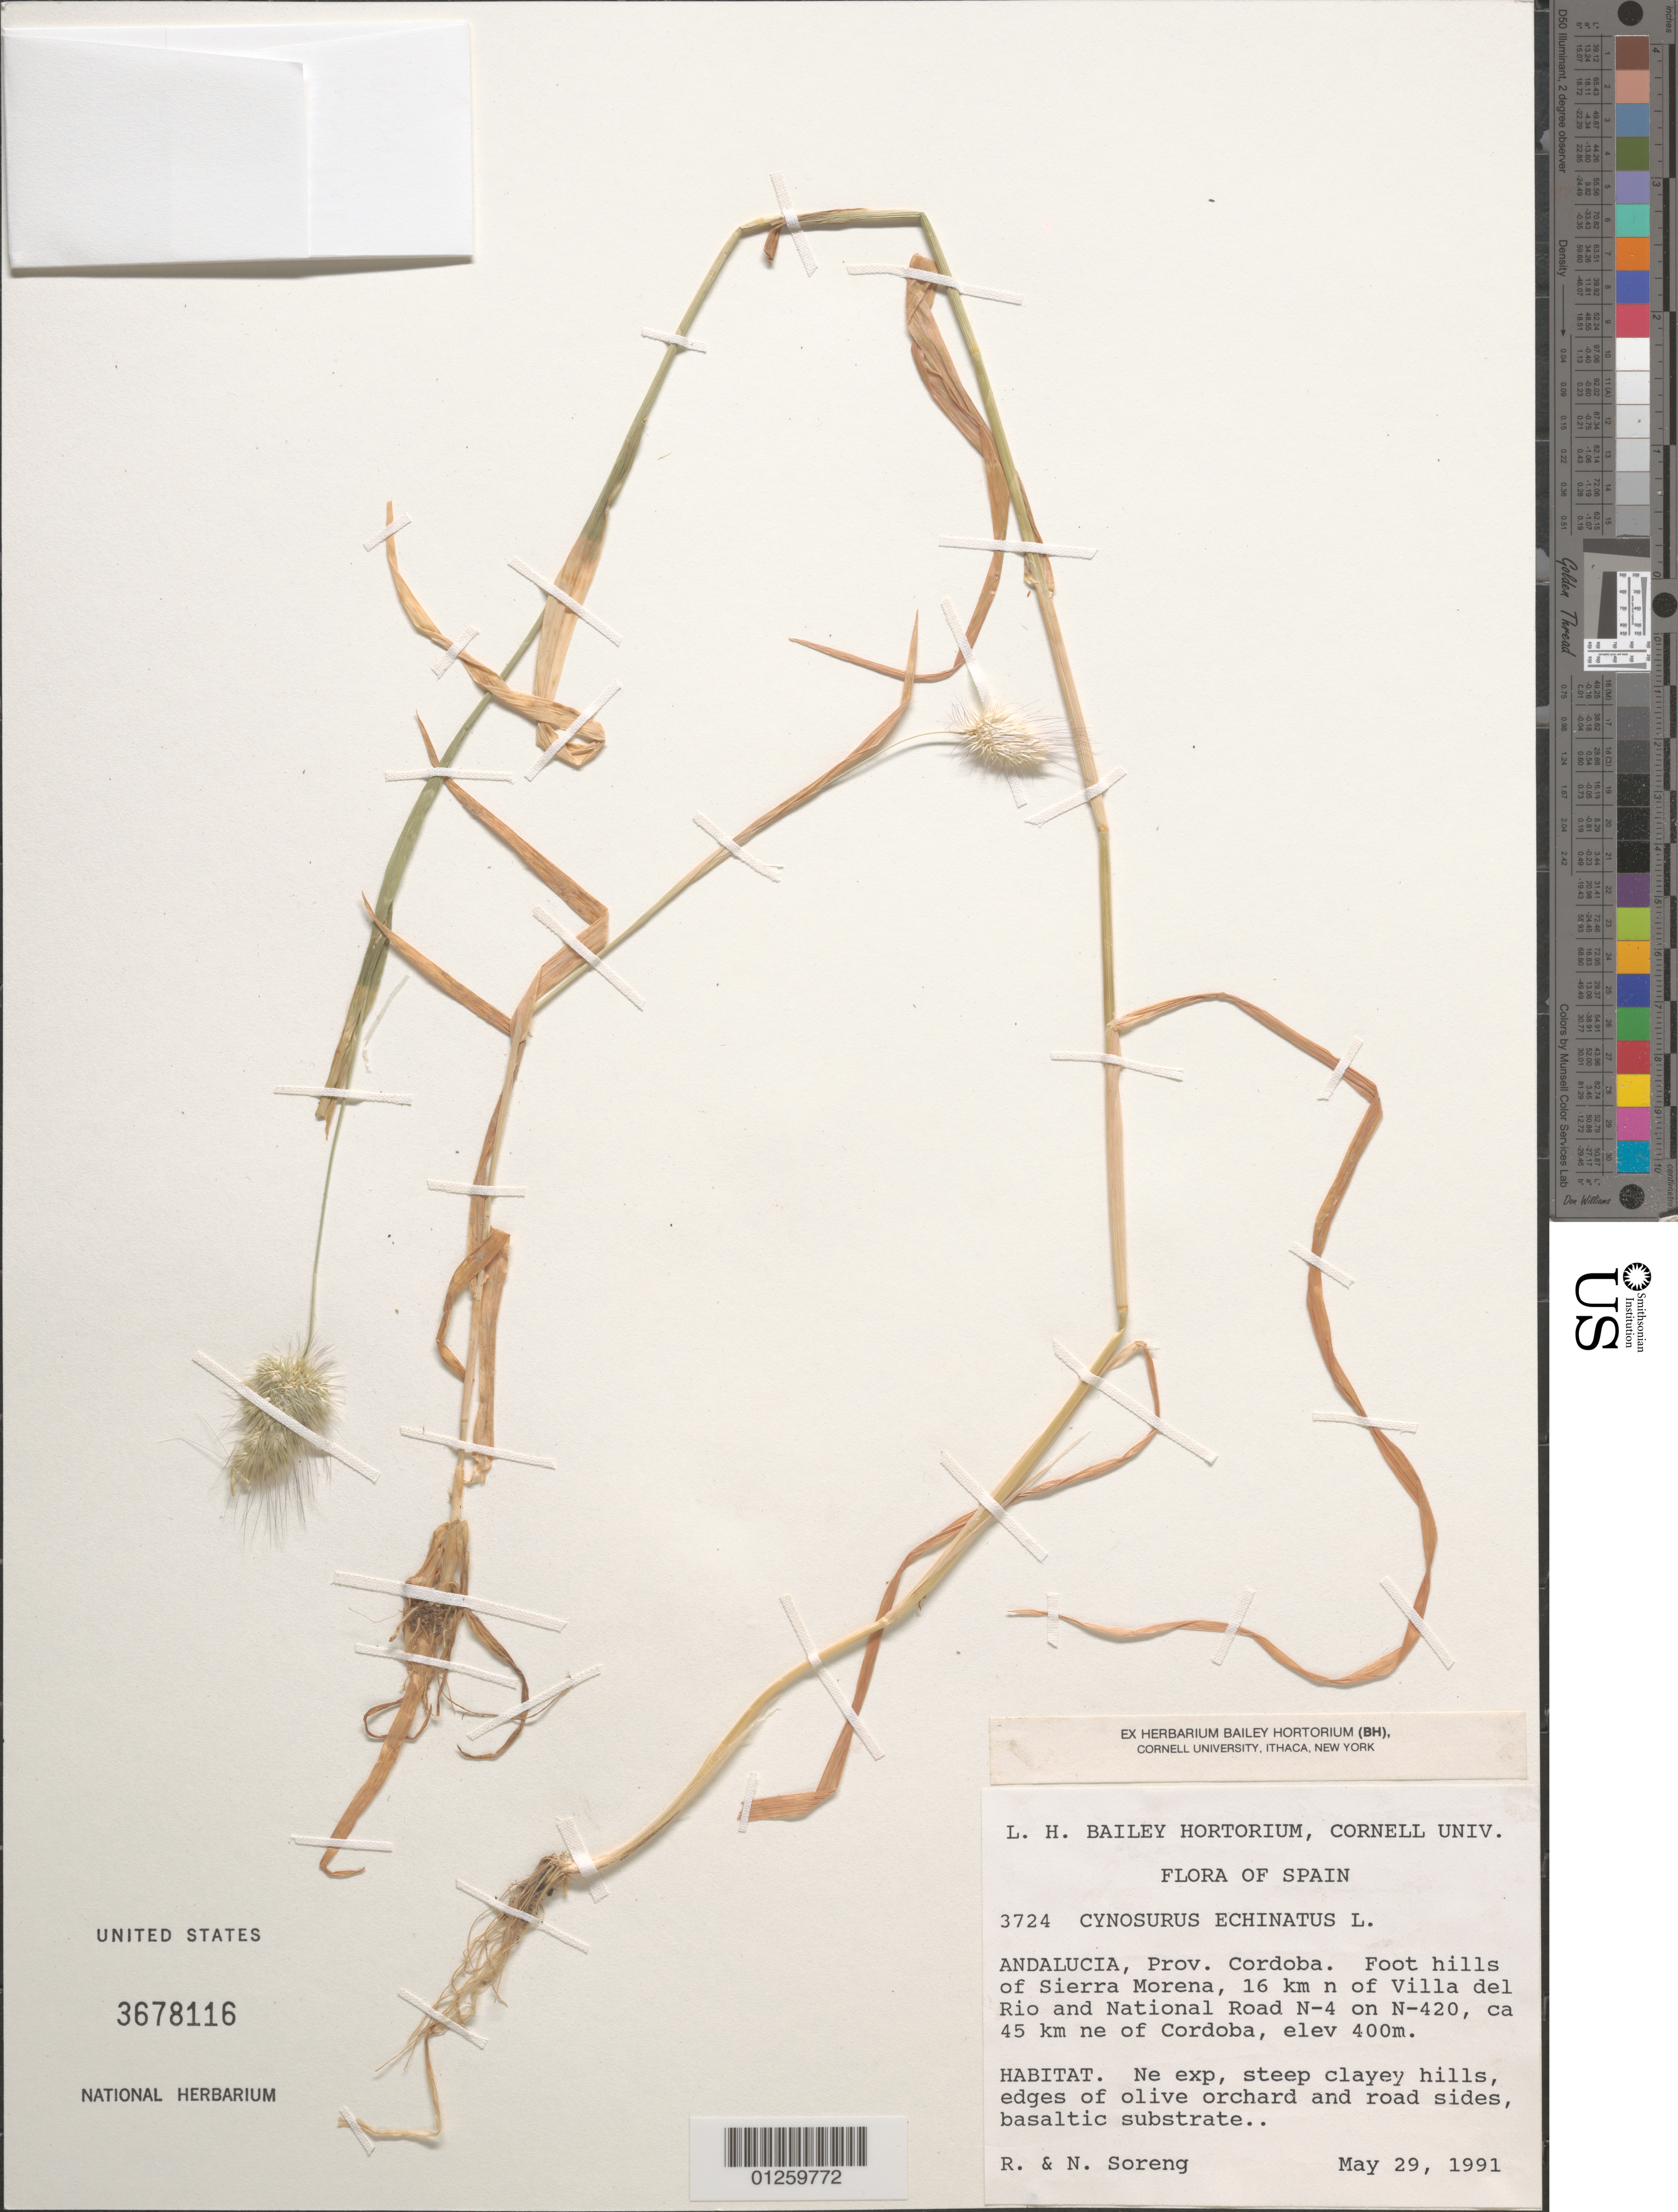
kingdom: Plantae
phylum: Tracheophyta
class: Liliopsida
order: Poales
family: Poaceae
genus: Cynosurus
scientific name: Cynosurus echinatus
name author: L.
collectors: R. J. Soreng & N. L. Soreng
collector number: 3724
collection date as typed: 29 May 1991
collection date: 1991-05-29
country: Spain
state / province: Andalucia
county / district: Cordoba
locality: Foot hills of Sierra Morena, 16 km N of Villa del Rio and National Road N-4 on N-420, ca 45 km NE of Cordoba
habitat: Ne exp, steep clayey hills, edges of olive orchard and road sides, basaltic substrate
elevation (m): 400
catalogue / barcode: US 3678116